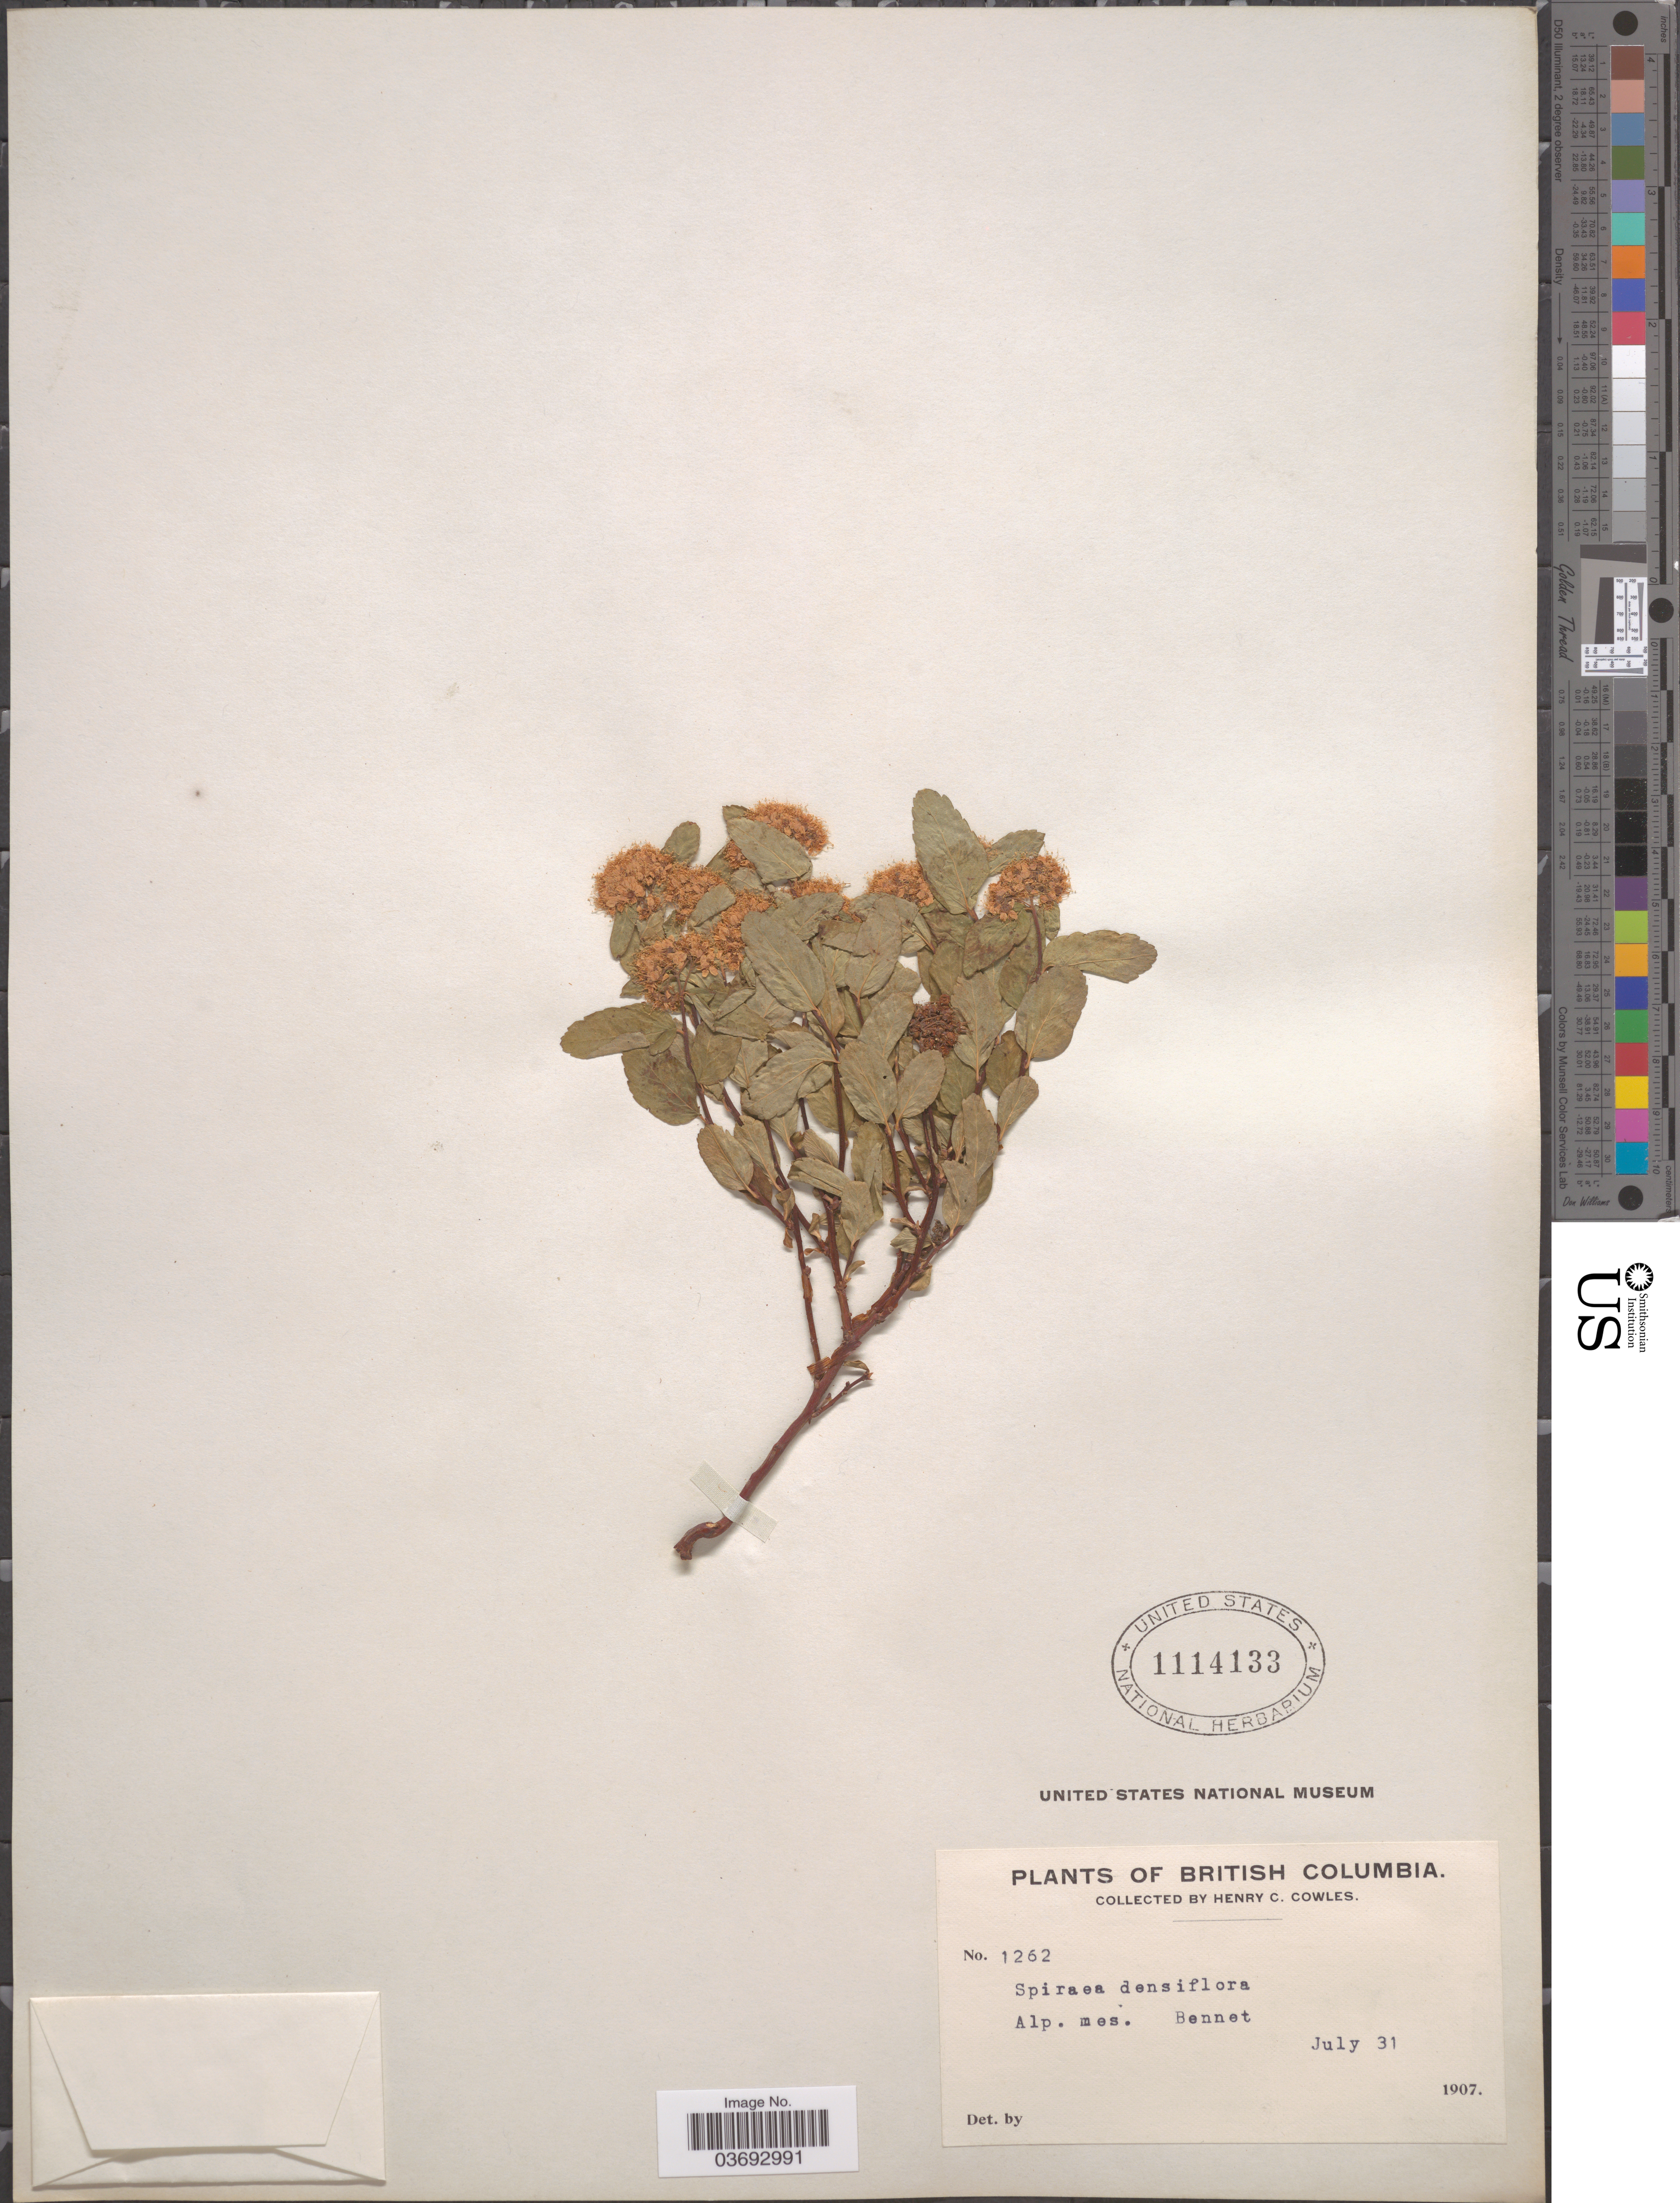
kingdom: Plantae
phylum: Tracheophyta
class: Magnoliopsida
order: Rosales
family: Rosaceae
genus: Spiraea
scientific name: Spiraea stevenii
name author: (C.K. Schneid.) Rydb.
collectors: H. Cowles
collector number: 1262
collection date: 1907-07-31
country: Canada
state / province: British Columbia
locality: Alp. mes. Bennet.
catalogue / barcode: US 1114133